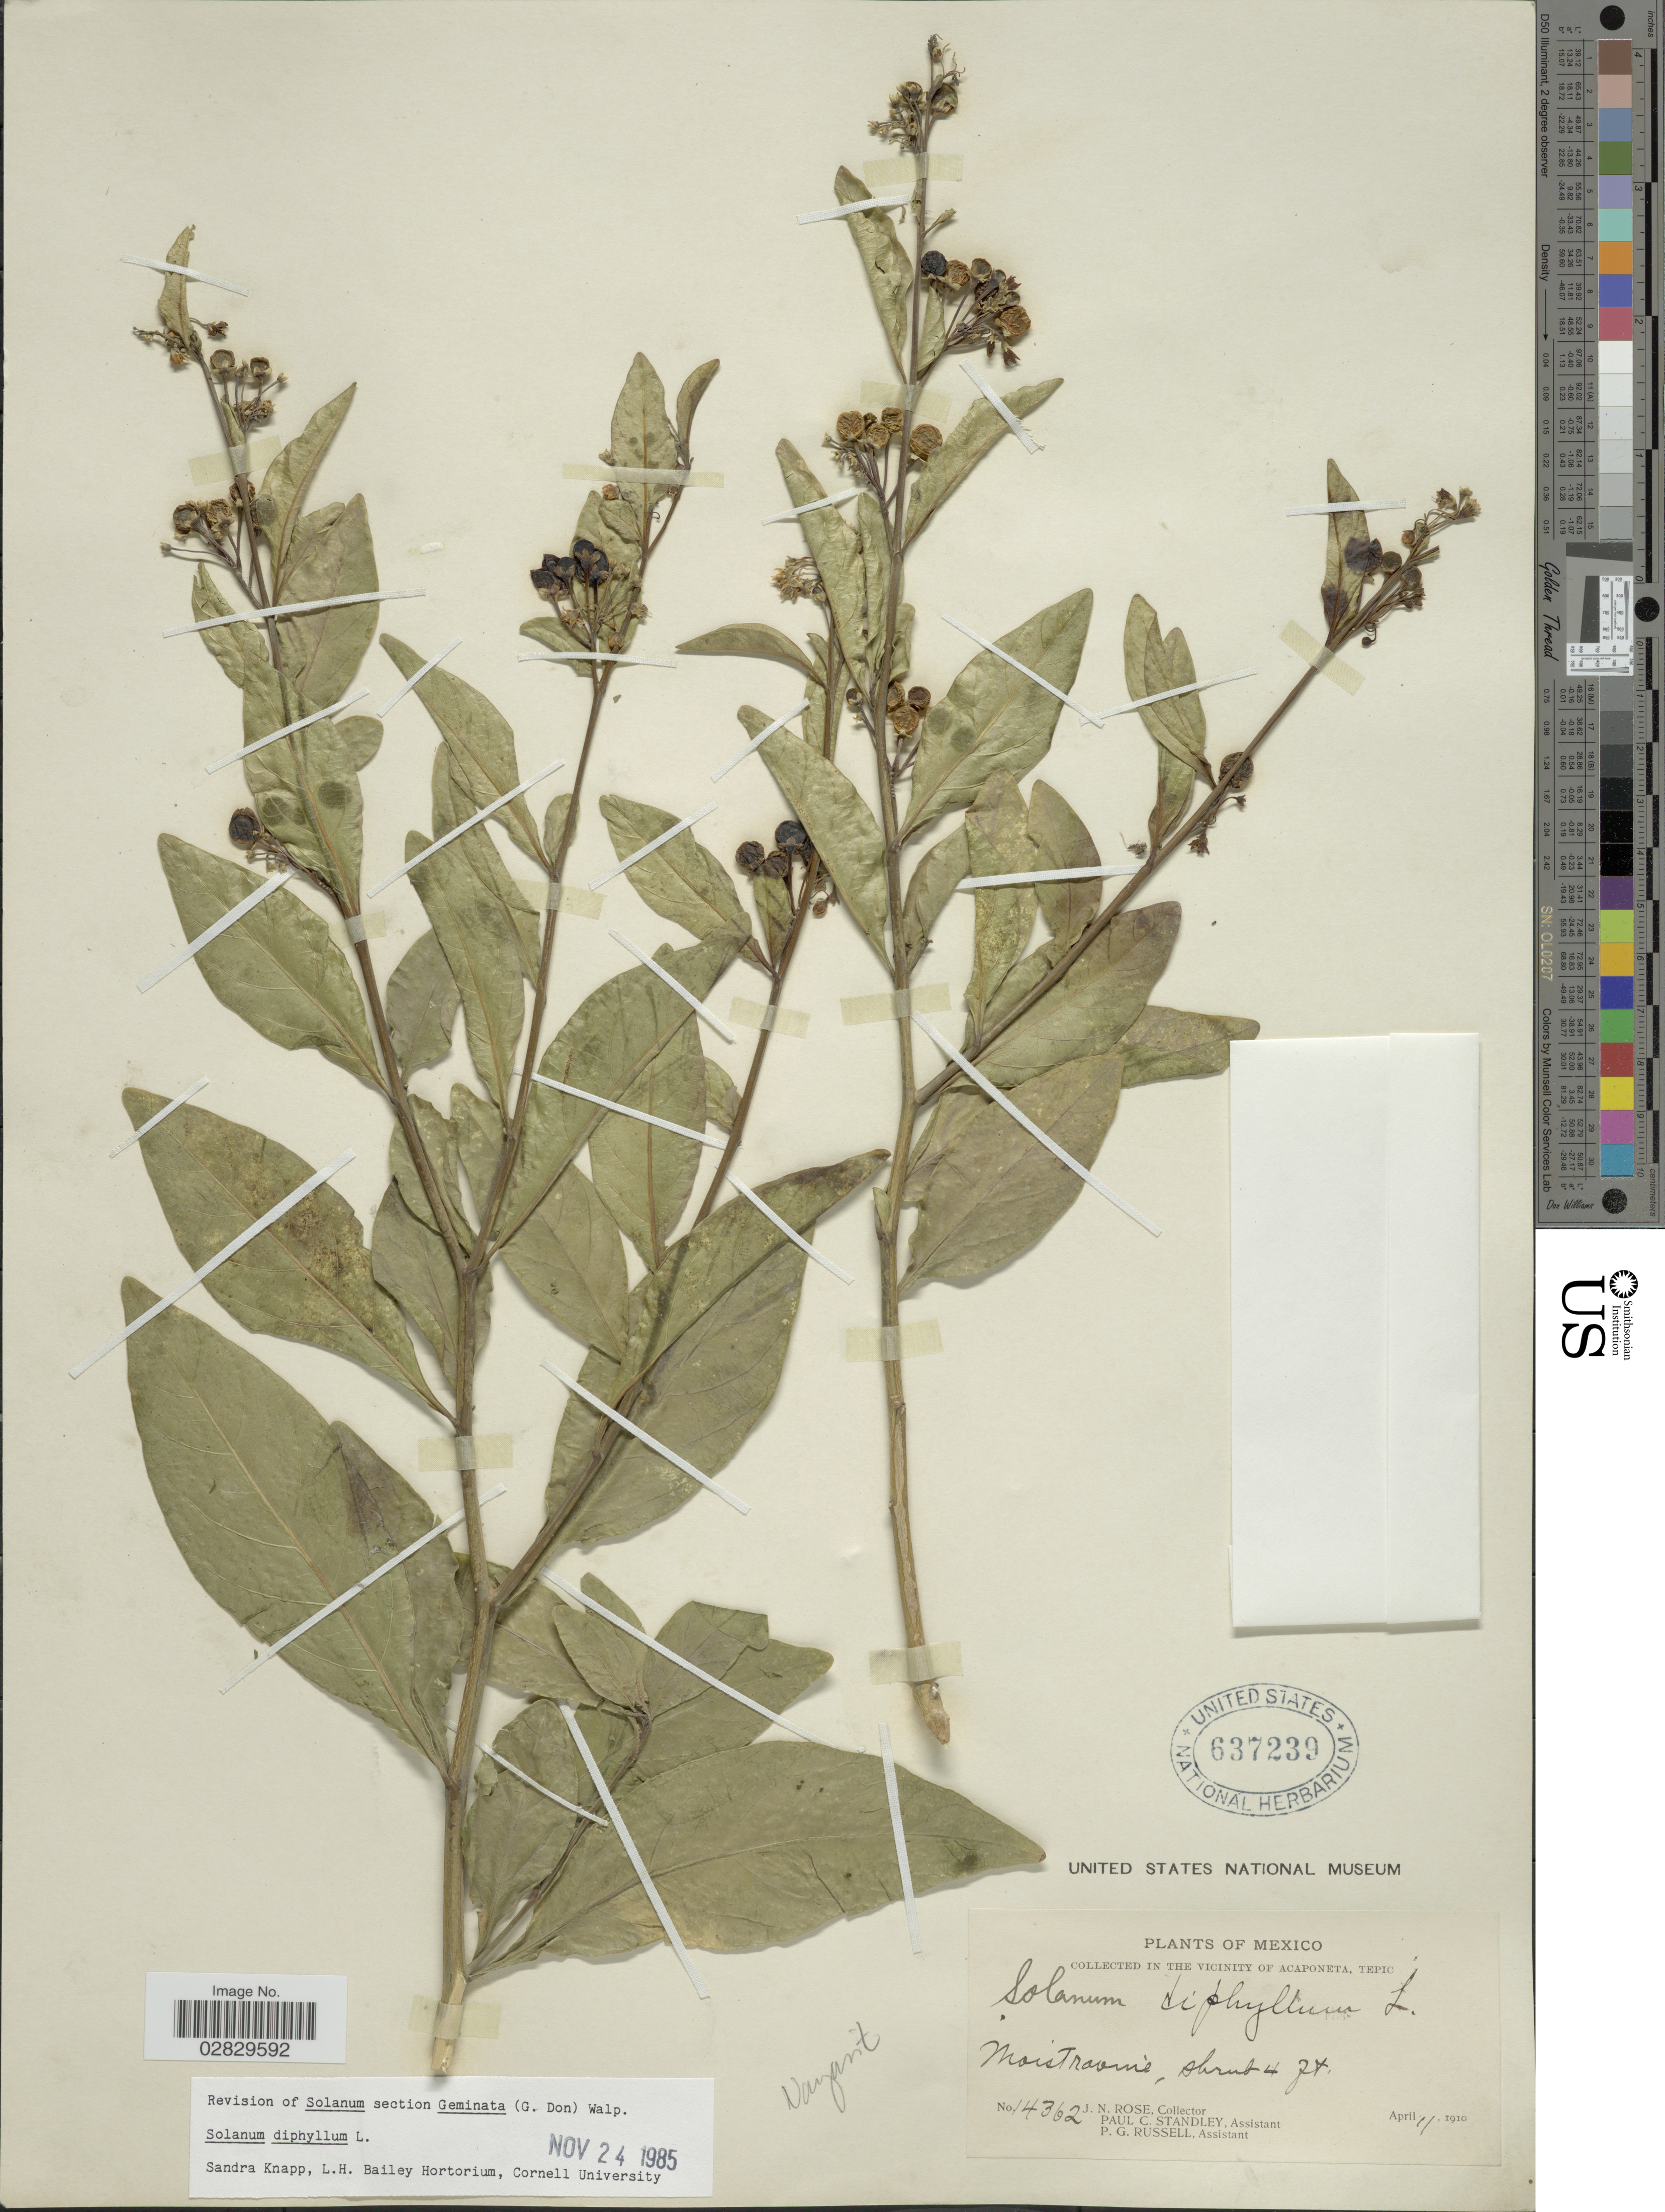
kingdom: Plantae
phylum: Tracheophyta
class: Magnoliopsida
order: Solanales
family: Solanaceae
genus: Solanum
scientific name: Solanum diphyllum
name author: L.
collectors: J. N. Rose, P. C. Standley & P. G. Russell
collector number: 14362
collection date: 1910-04-11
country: Mexico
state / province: Nayarit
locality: In the vicinity of Acaponeta, Tepic. Moist ravine.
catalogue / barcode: US 637239